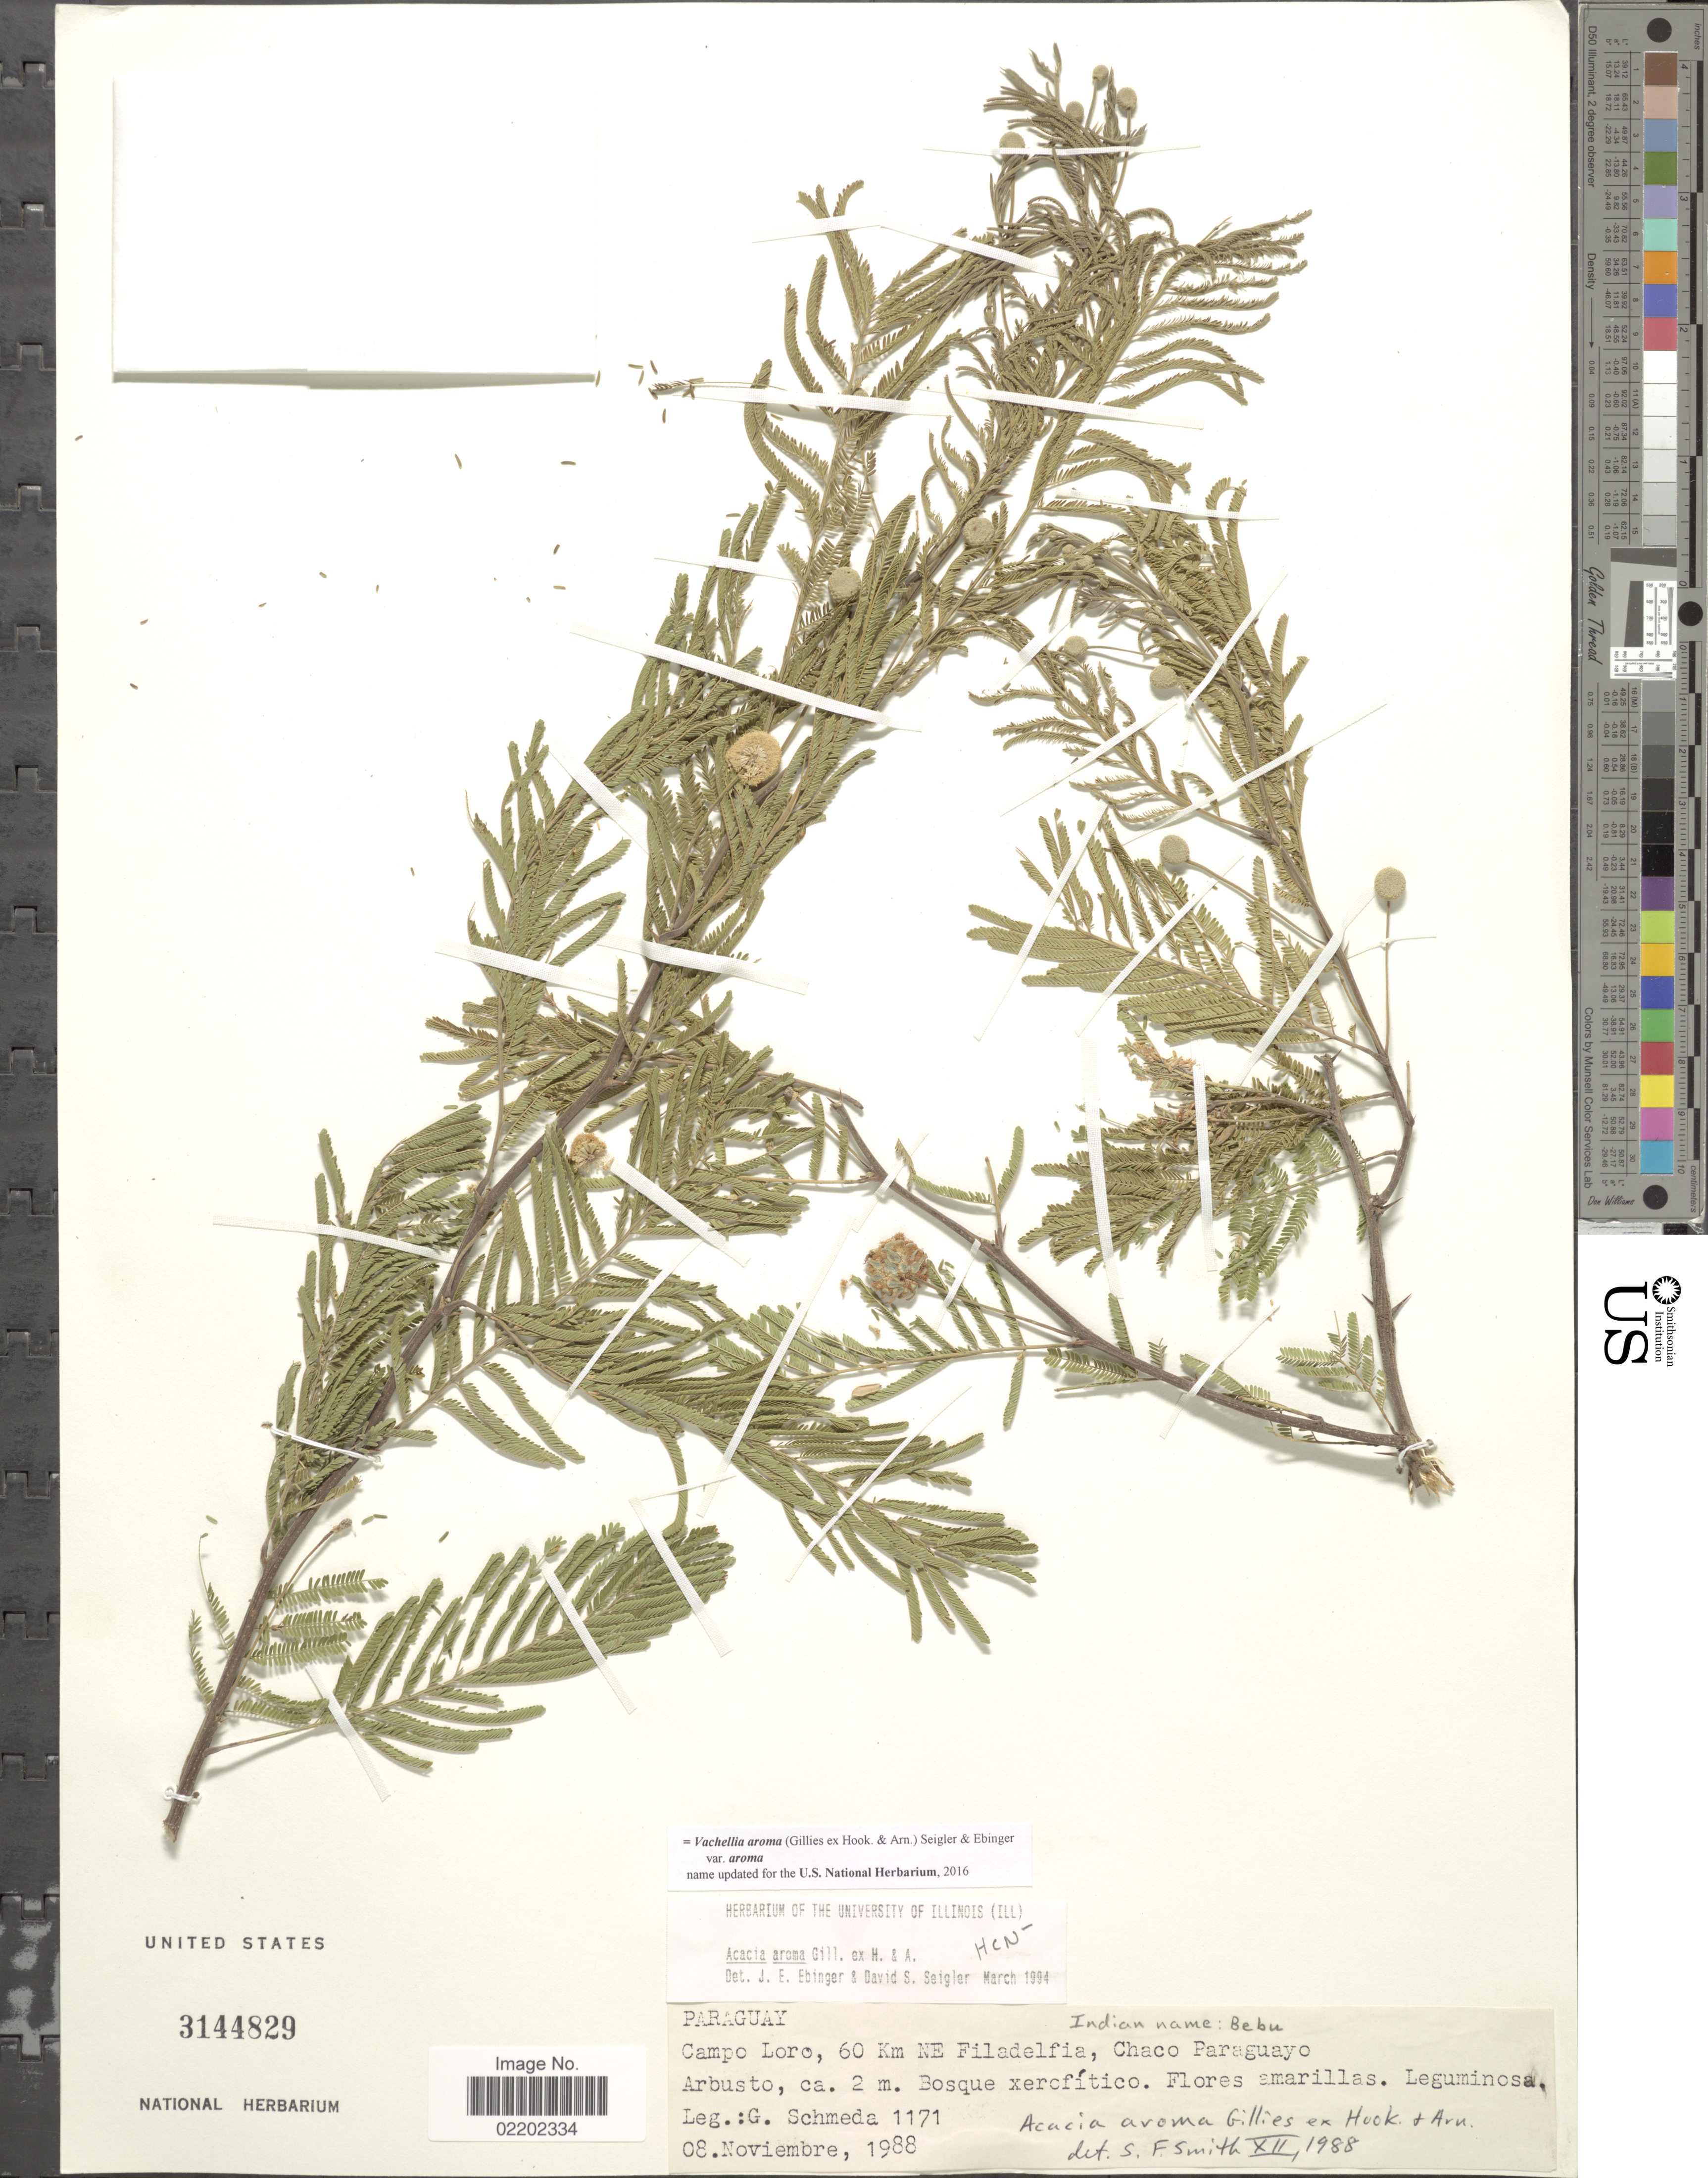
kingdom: Plantae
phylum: Tracheophyta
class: Magnoliopsida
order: Fabales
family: Fabaceae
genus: Vachellia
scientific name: Vachellia aroma var. aroma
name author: (Gillies ex Hook. & Arn.) Seigler & Ebinger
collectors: G. Schmeda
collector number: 1171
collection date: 1988-11-08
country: Paraguay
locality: Campo Loro, 60 Km NE Filadelfia, Chaco Paraguayo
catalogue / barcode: US 3144829